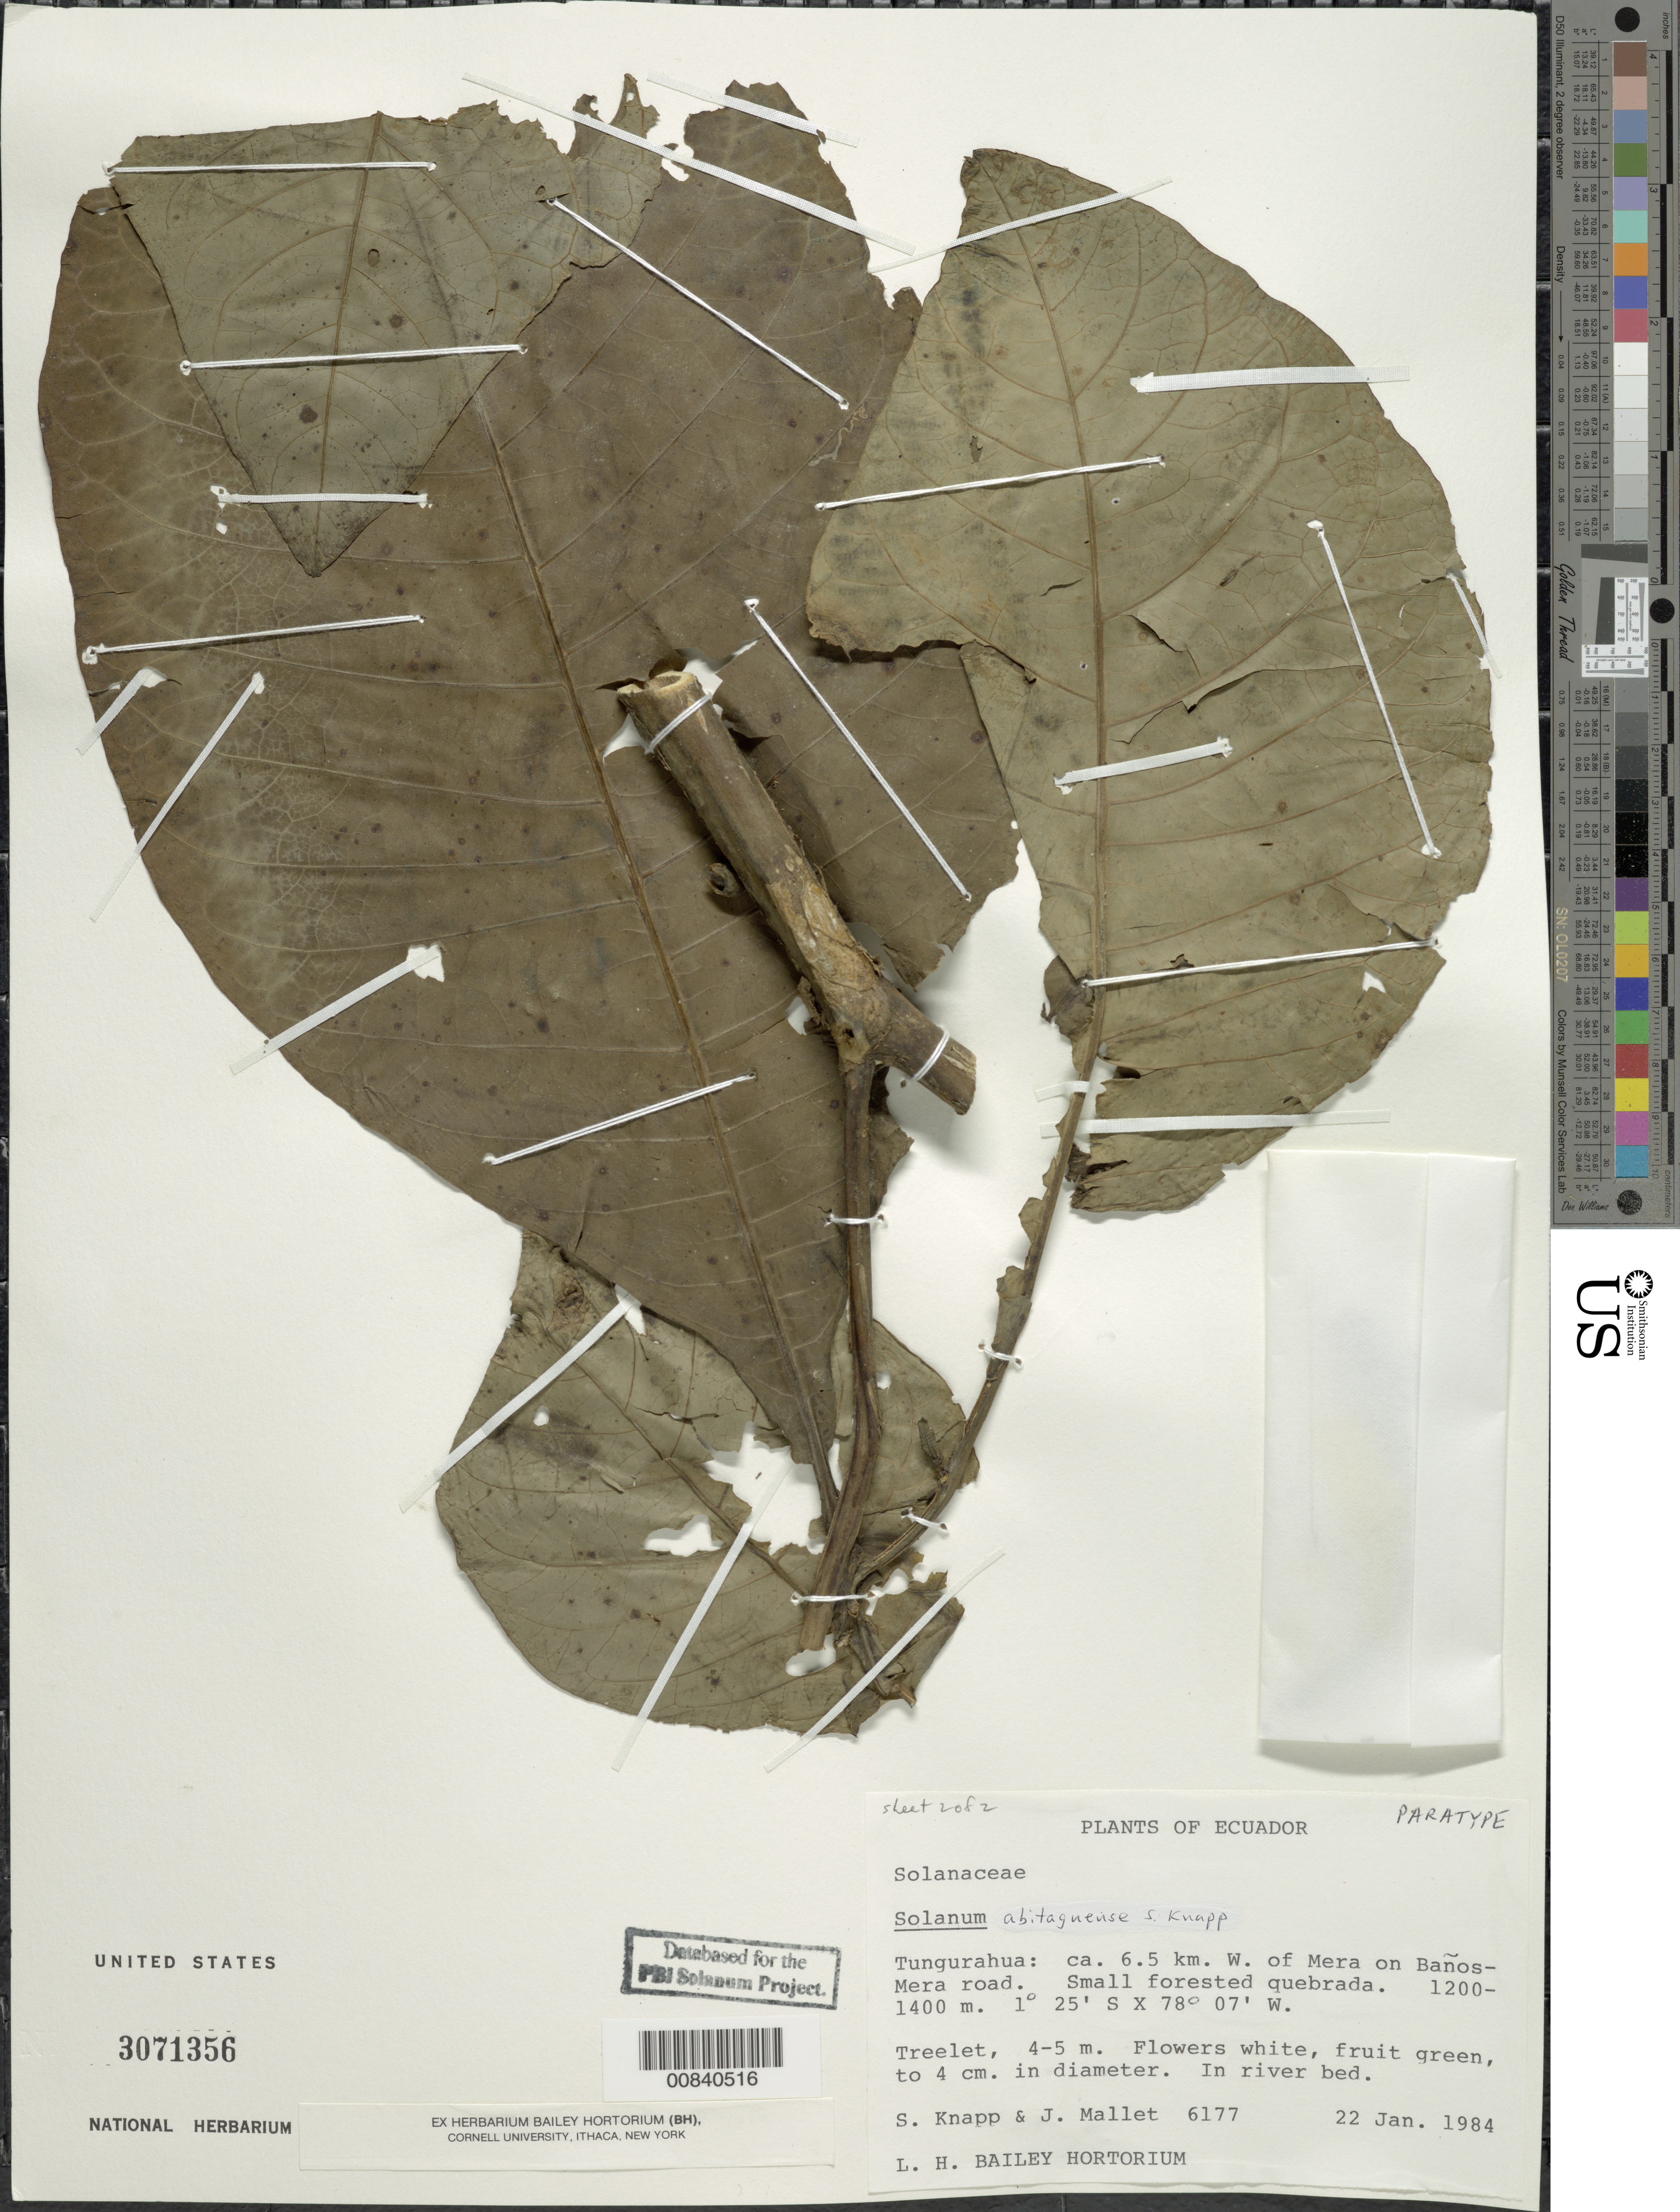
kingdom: Plantae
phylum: Tracheophyta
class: Magnoliopsida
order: Solanales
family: Solanaceae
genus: Solanum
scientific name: Solanum abitaguense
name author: S. Knapp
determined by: Knapp, S. D.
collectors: S. Knapp & J. Mallet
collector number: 6177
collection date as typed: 22 Jan 1984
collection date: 1984-01-22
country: Ecuador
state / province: Tungurahua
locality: ca. 6.5 km. W of Mera on Baños-Mera road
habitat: Small forested quebrada.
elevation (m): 1400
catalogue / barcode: US 3071356